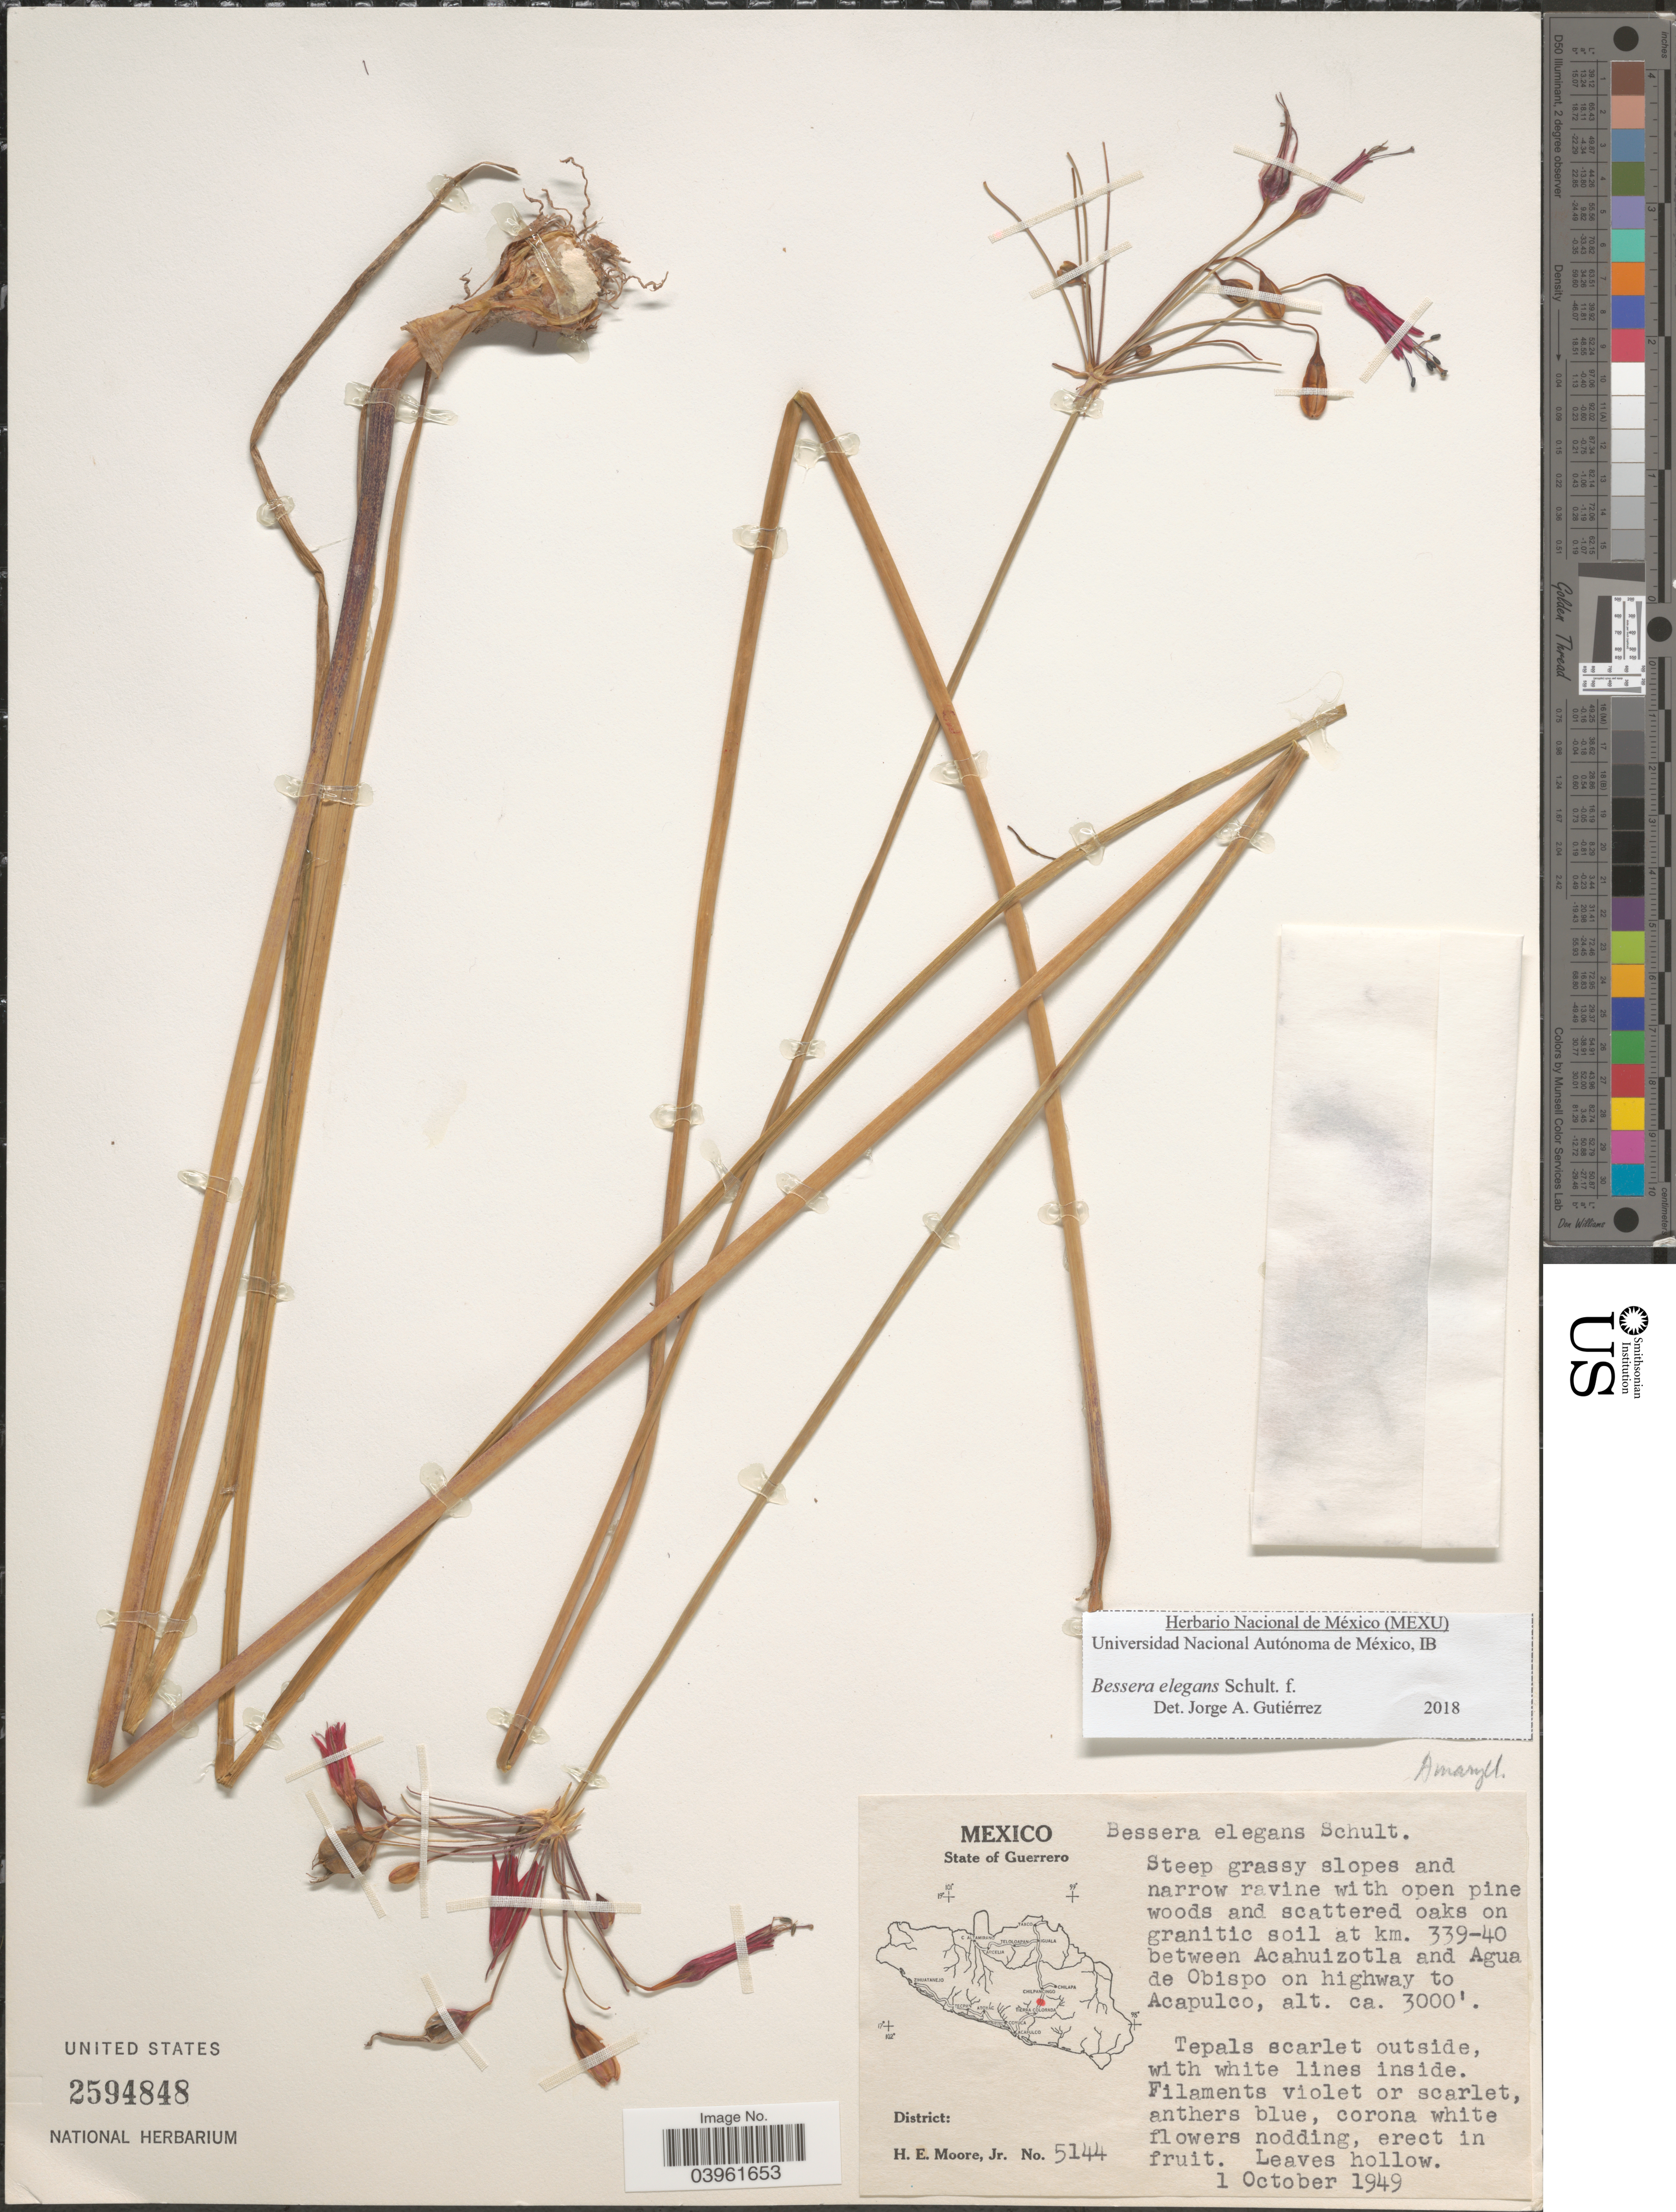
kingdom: Plantae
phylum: Tracheophyta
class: Liliopsida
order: Asparagales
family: Asparagaceae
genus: Bessera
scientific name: Bessera elegans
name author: Schult. f.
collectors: H. Moore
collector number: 5144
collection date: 1949-10-01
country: Mexico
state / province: Guerrero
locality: At km. 339-40 between Acahuizotla and Agua de Obispo on highway to Acapulco.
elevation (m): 914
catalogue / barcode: US 2594848